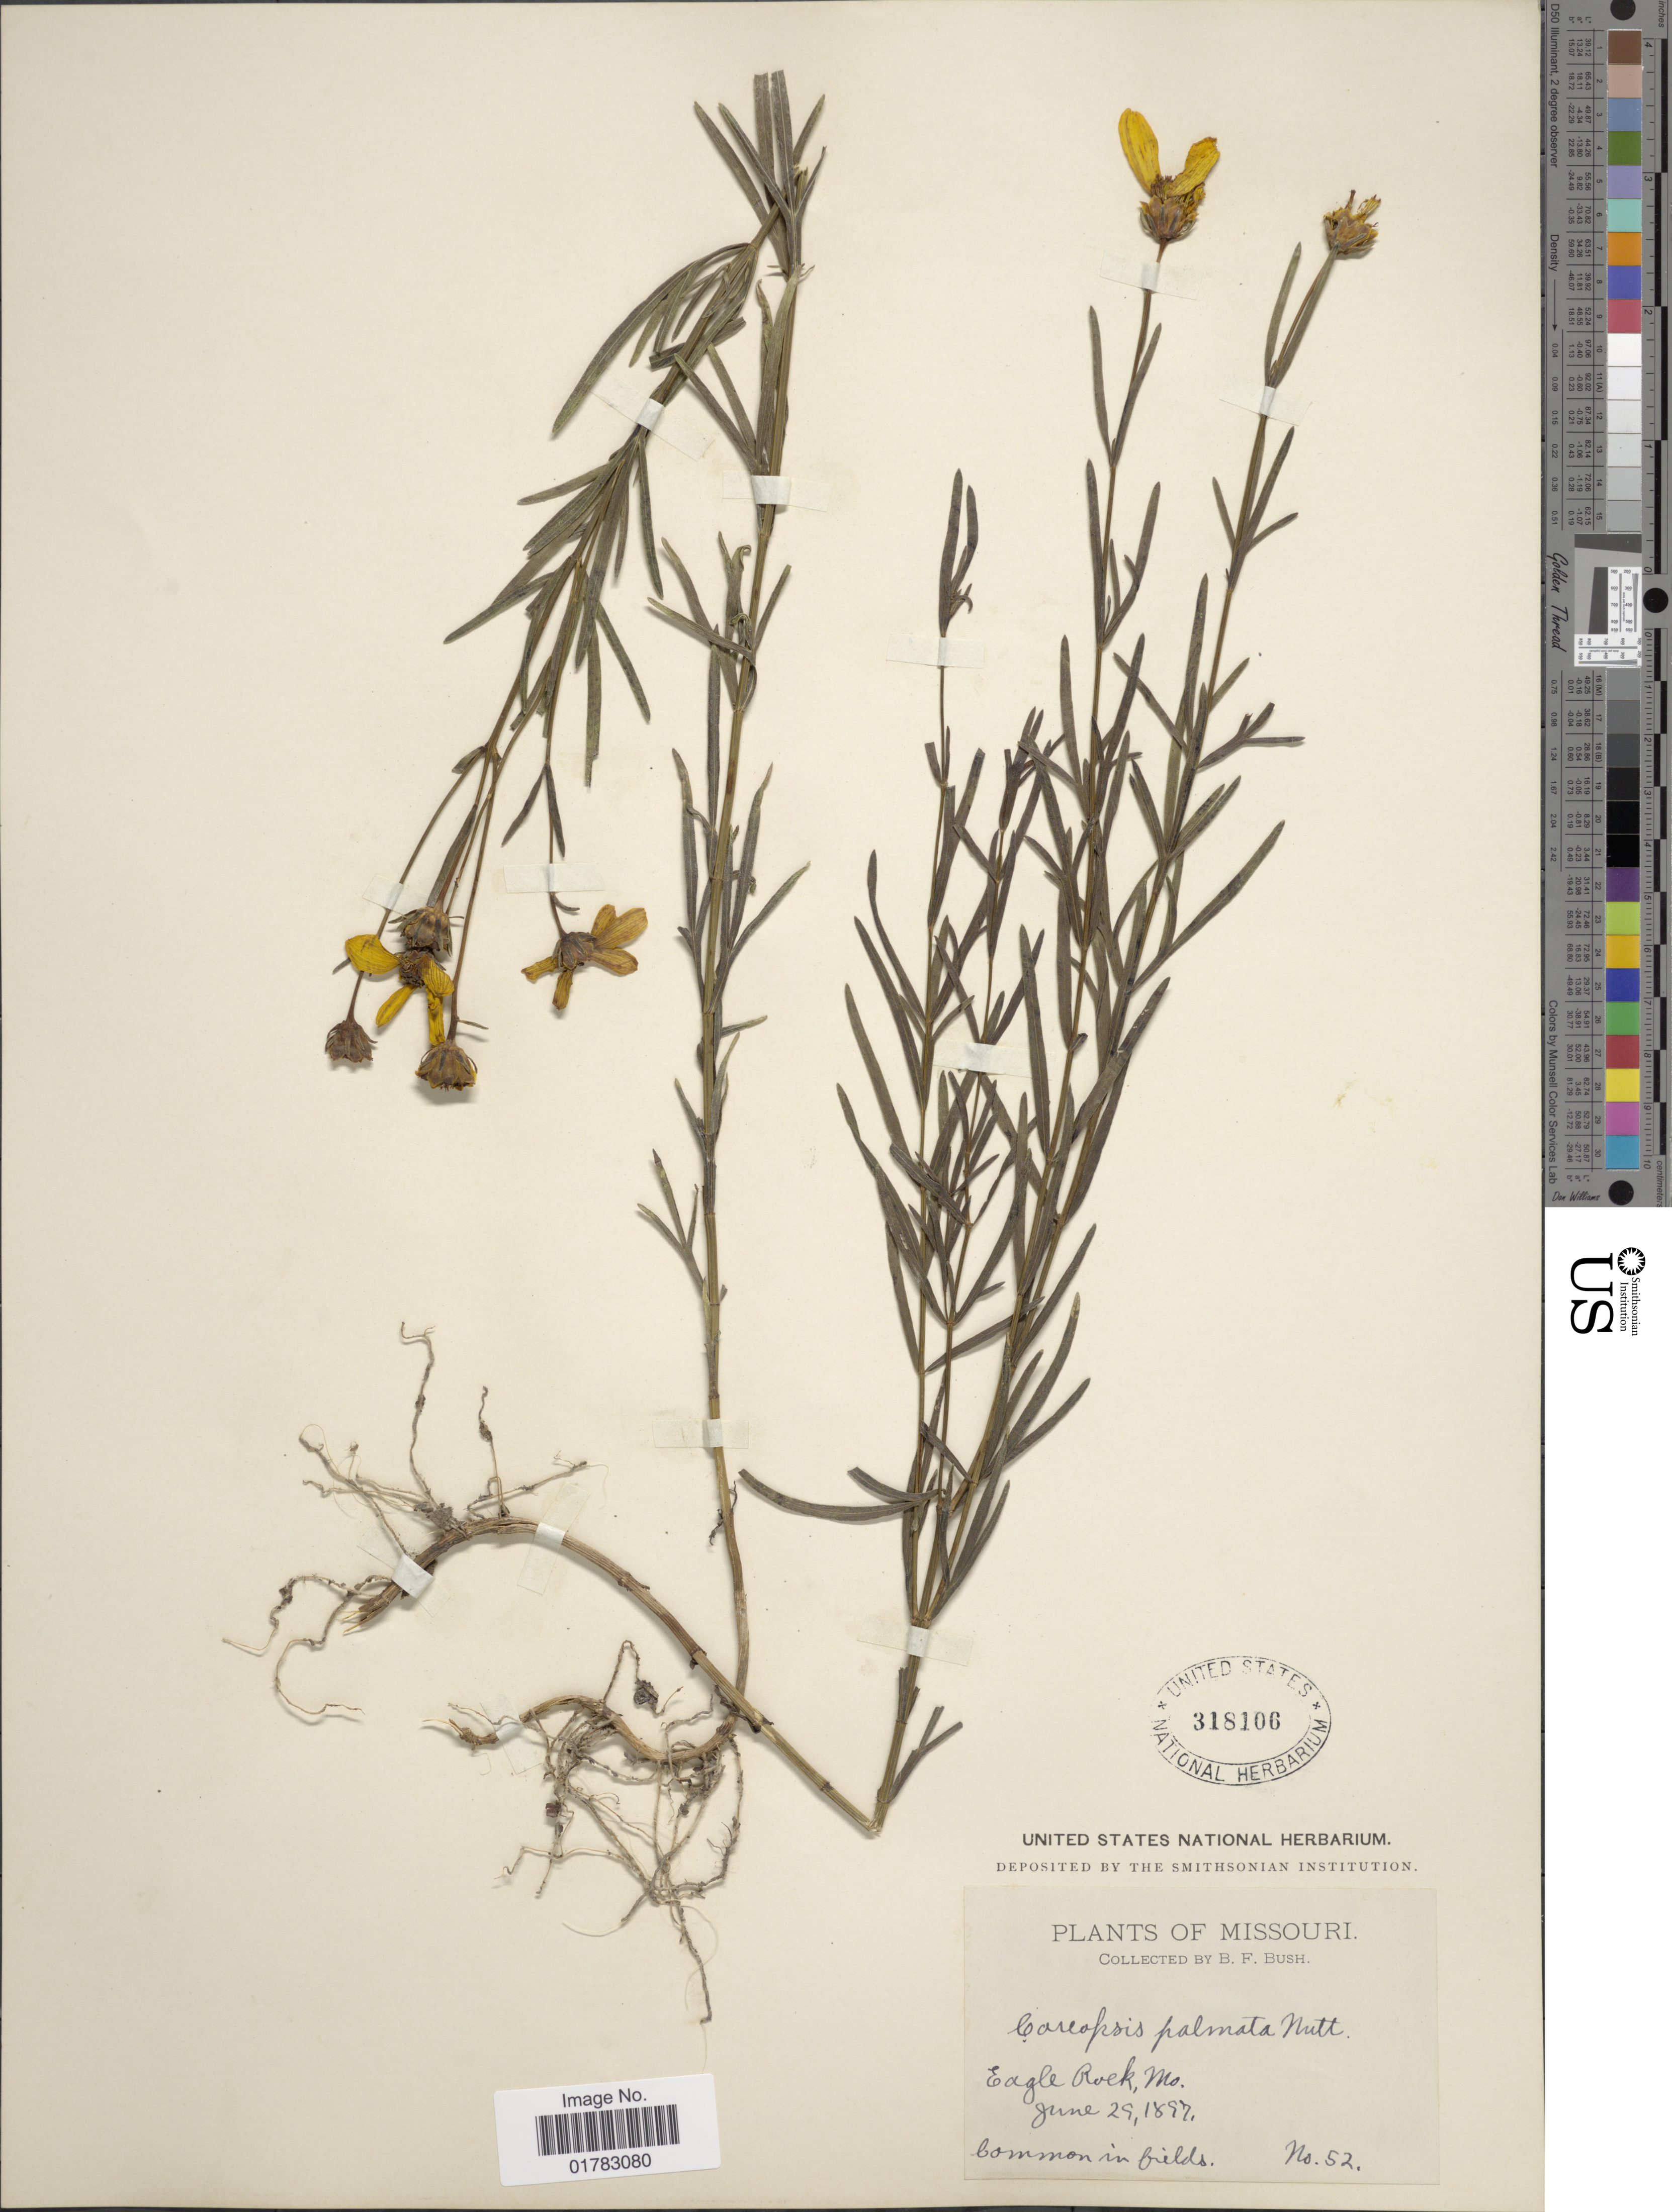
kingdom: Plantae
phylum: Tracheophyta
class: Magnoliopsida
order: Asterales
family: Asteraceae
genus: Coreopsis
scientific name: Coreopsis palmata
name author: Nutt.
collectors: B. F. Bush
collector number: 52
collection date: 1897-06-29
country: United States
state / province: Missouri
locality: Eagle rock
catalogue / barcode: US 318106